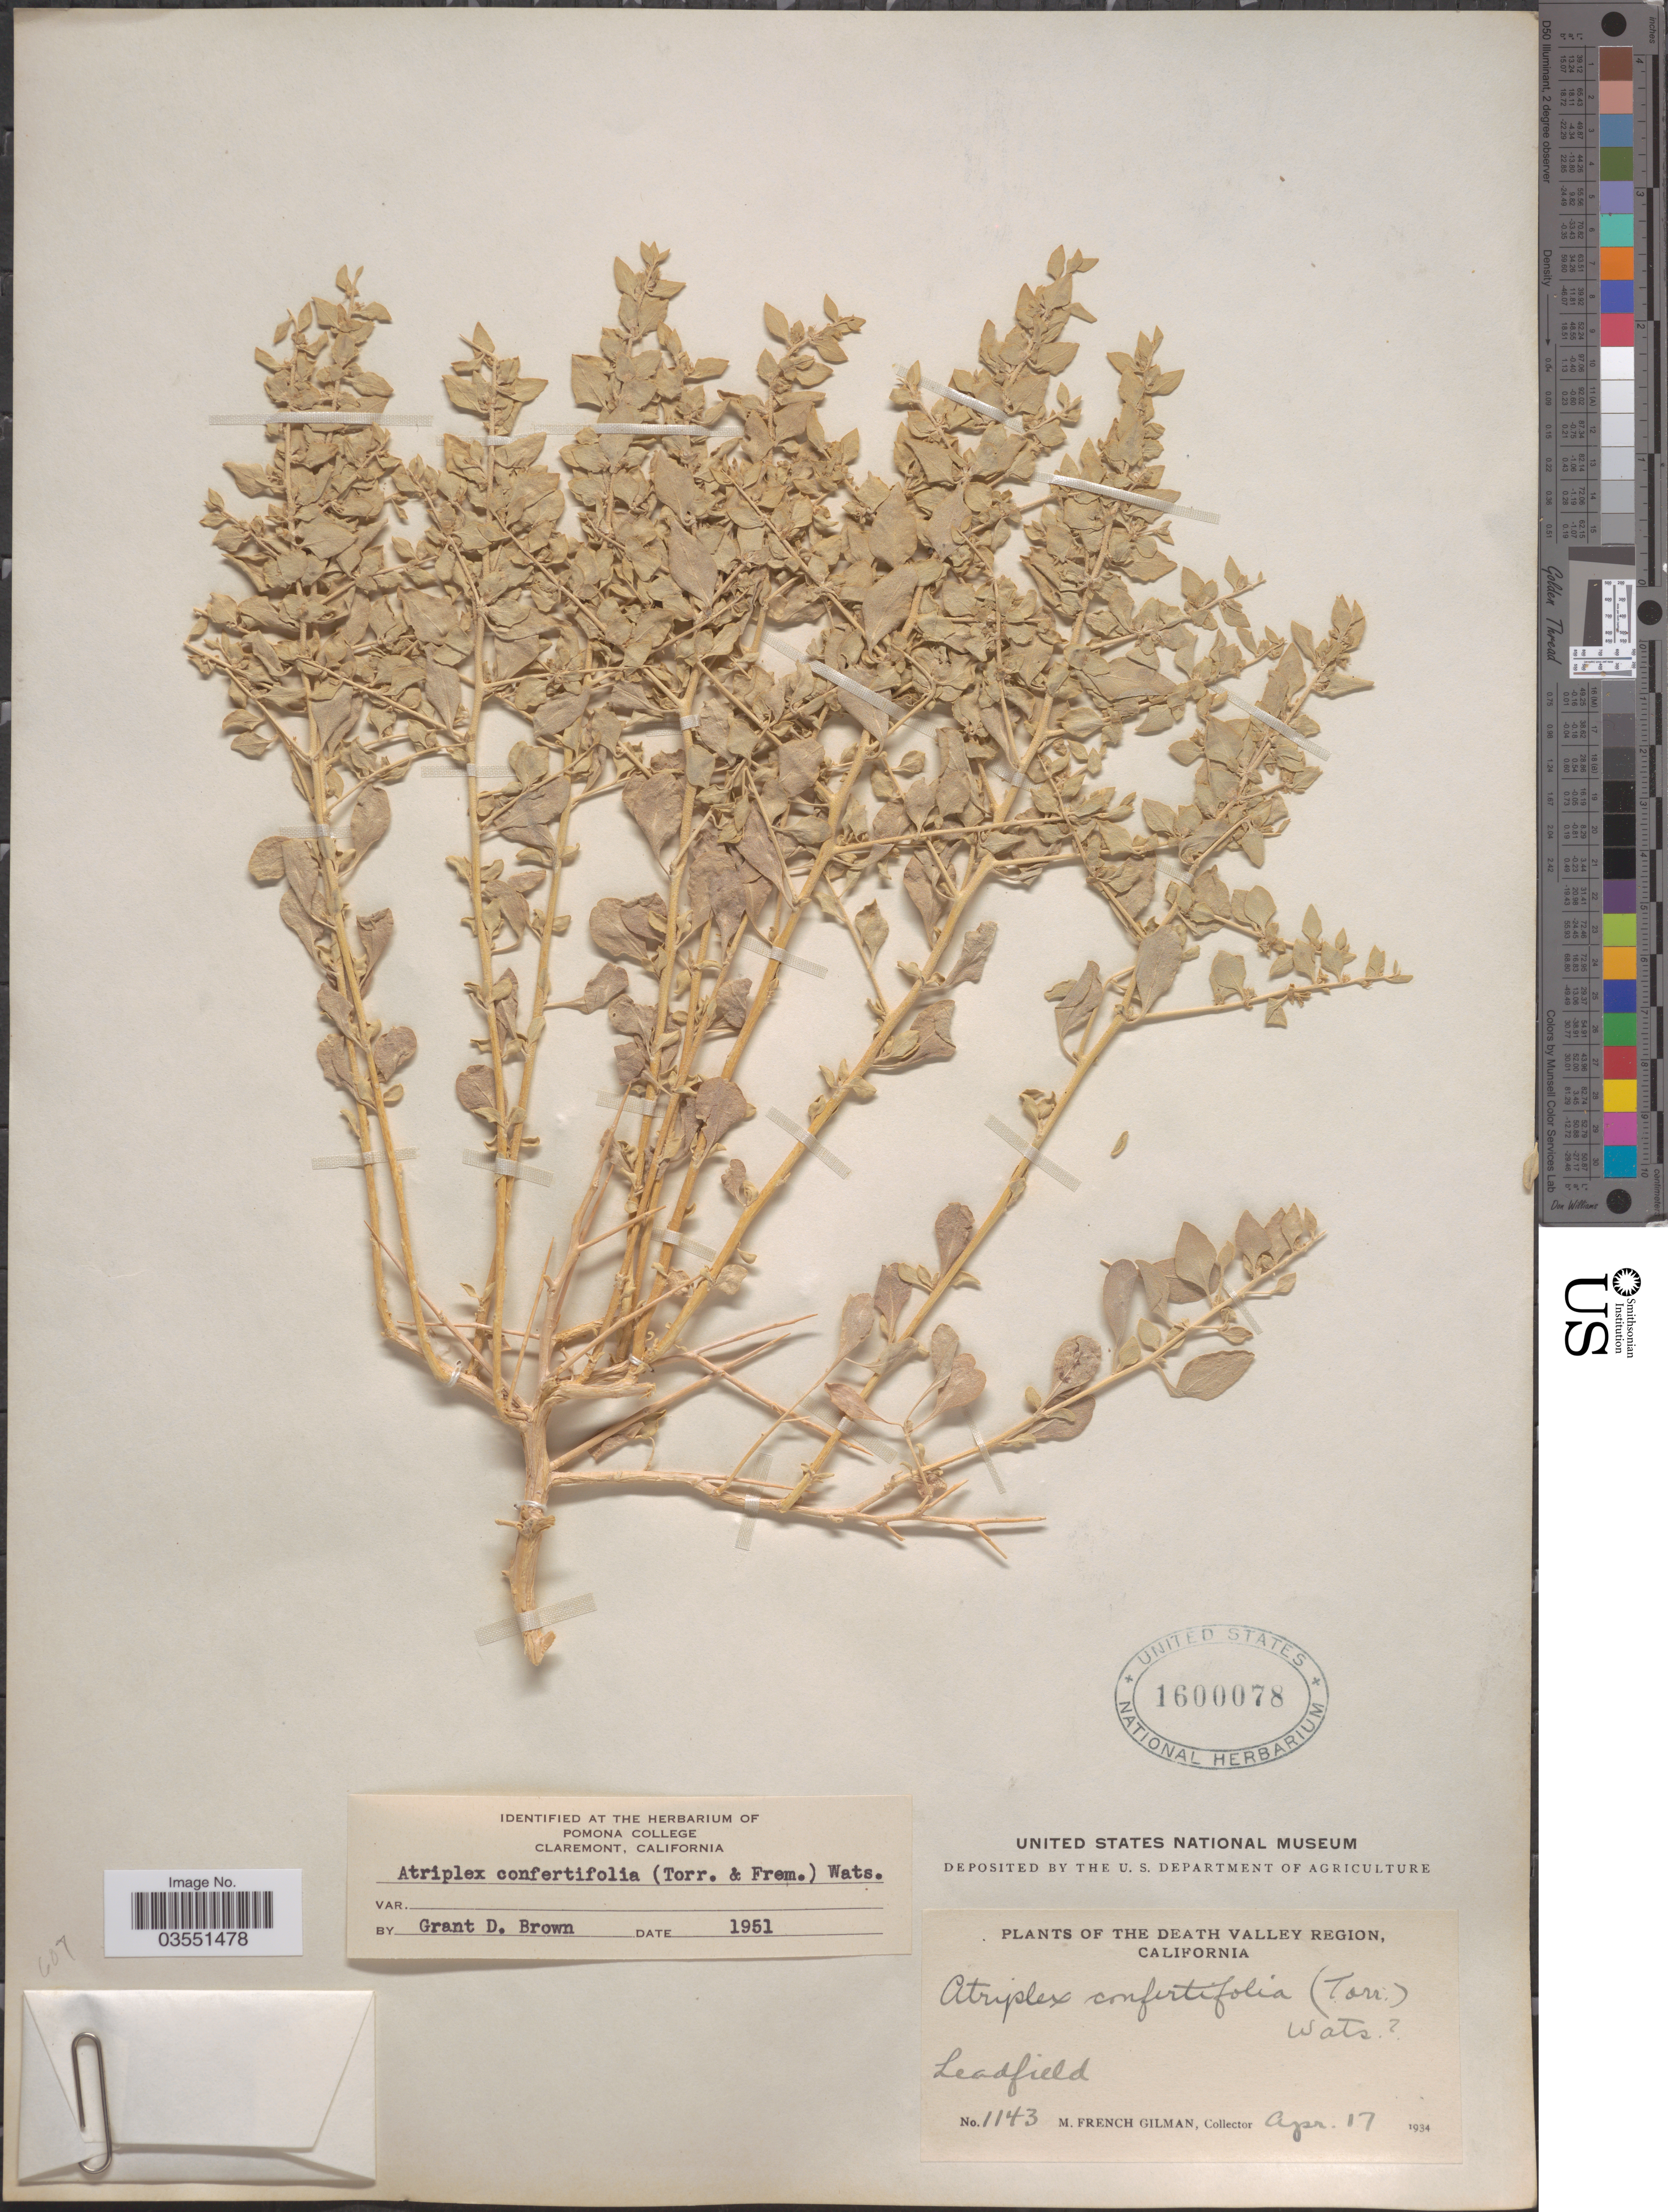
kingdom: Plantae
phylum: Tracheophyta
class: Magnoliopsida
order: Caryophyllales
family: Amaranthaceae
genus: Atriplex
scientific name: Atriplex confertifolia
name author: (Torr. & Frém.) S. Watson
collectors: M. F. Gilman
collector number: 1143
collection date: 1934-04-17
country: United States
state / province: California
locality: The Dead Valley Region. Leadfield.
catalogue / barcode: US 1600078